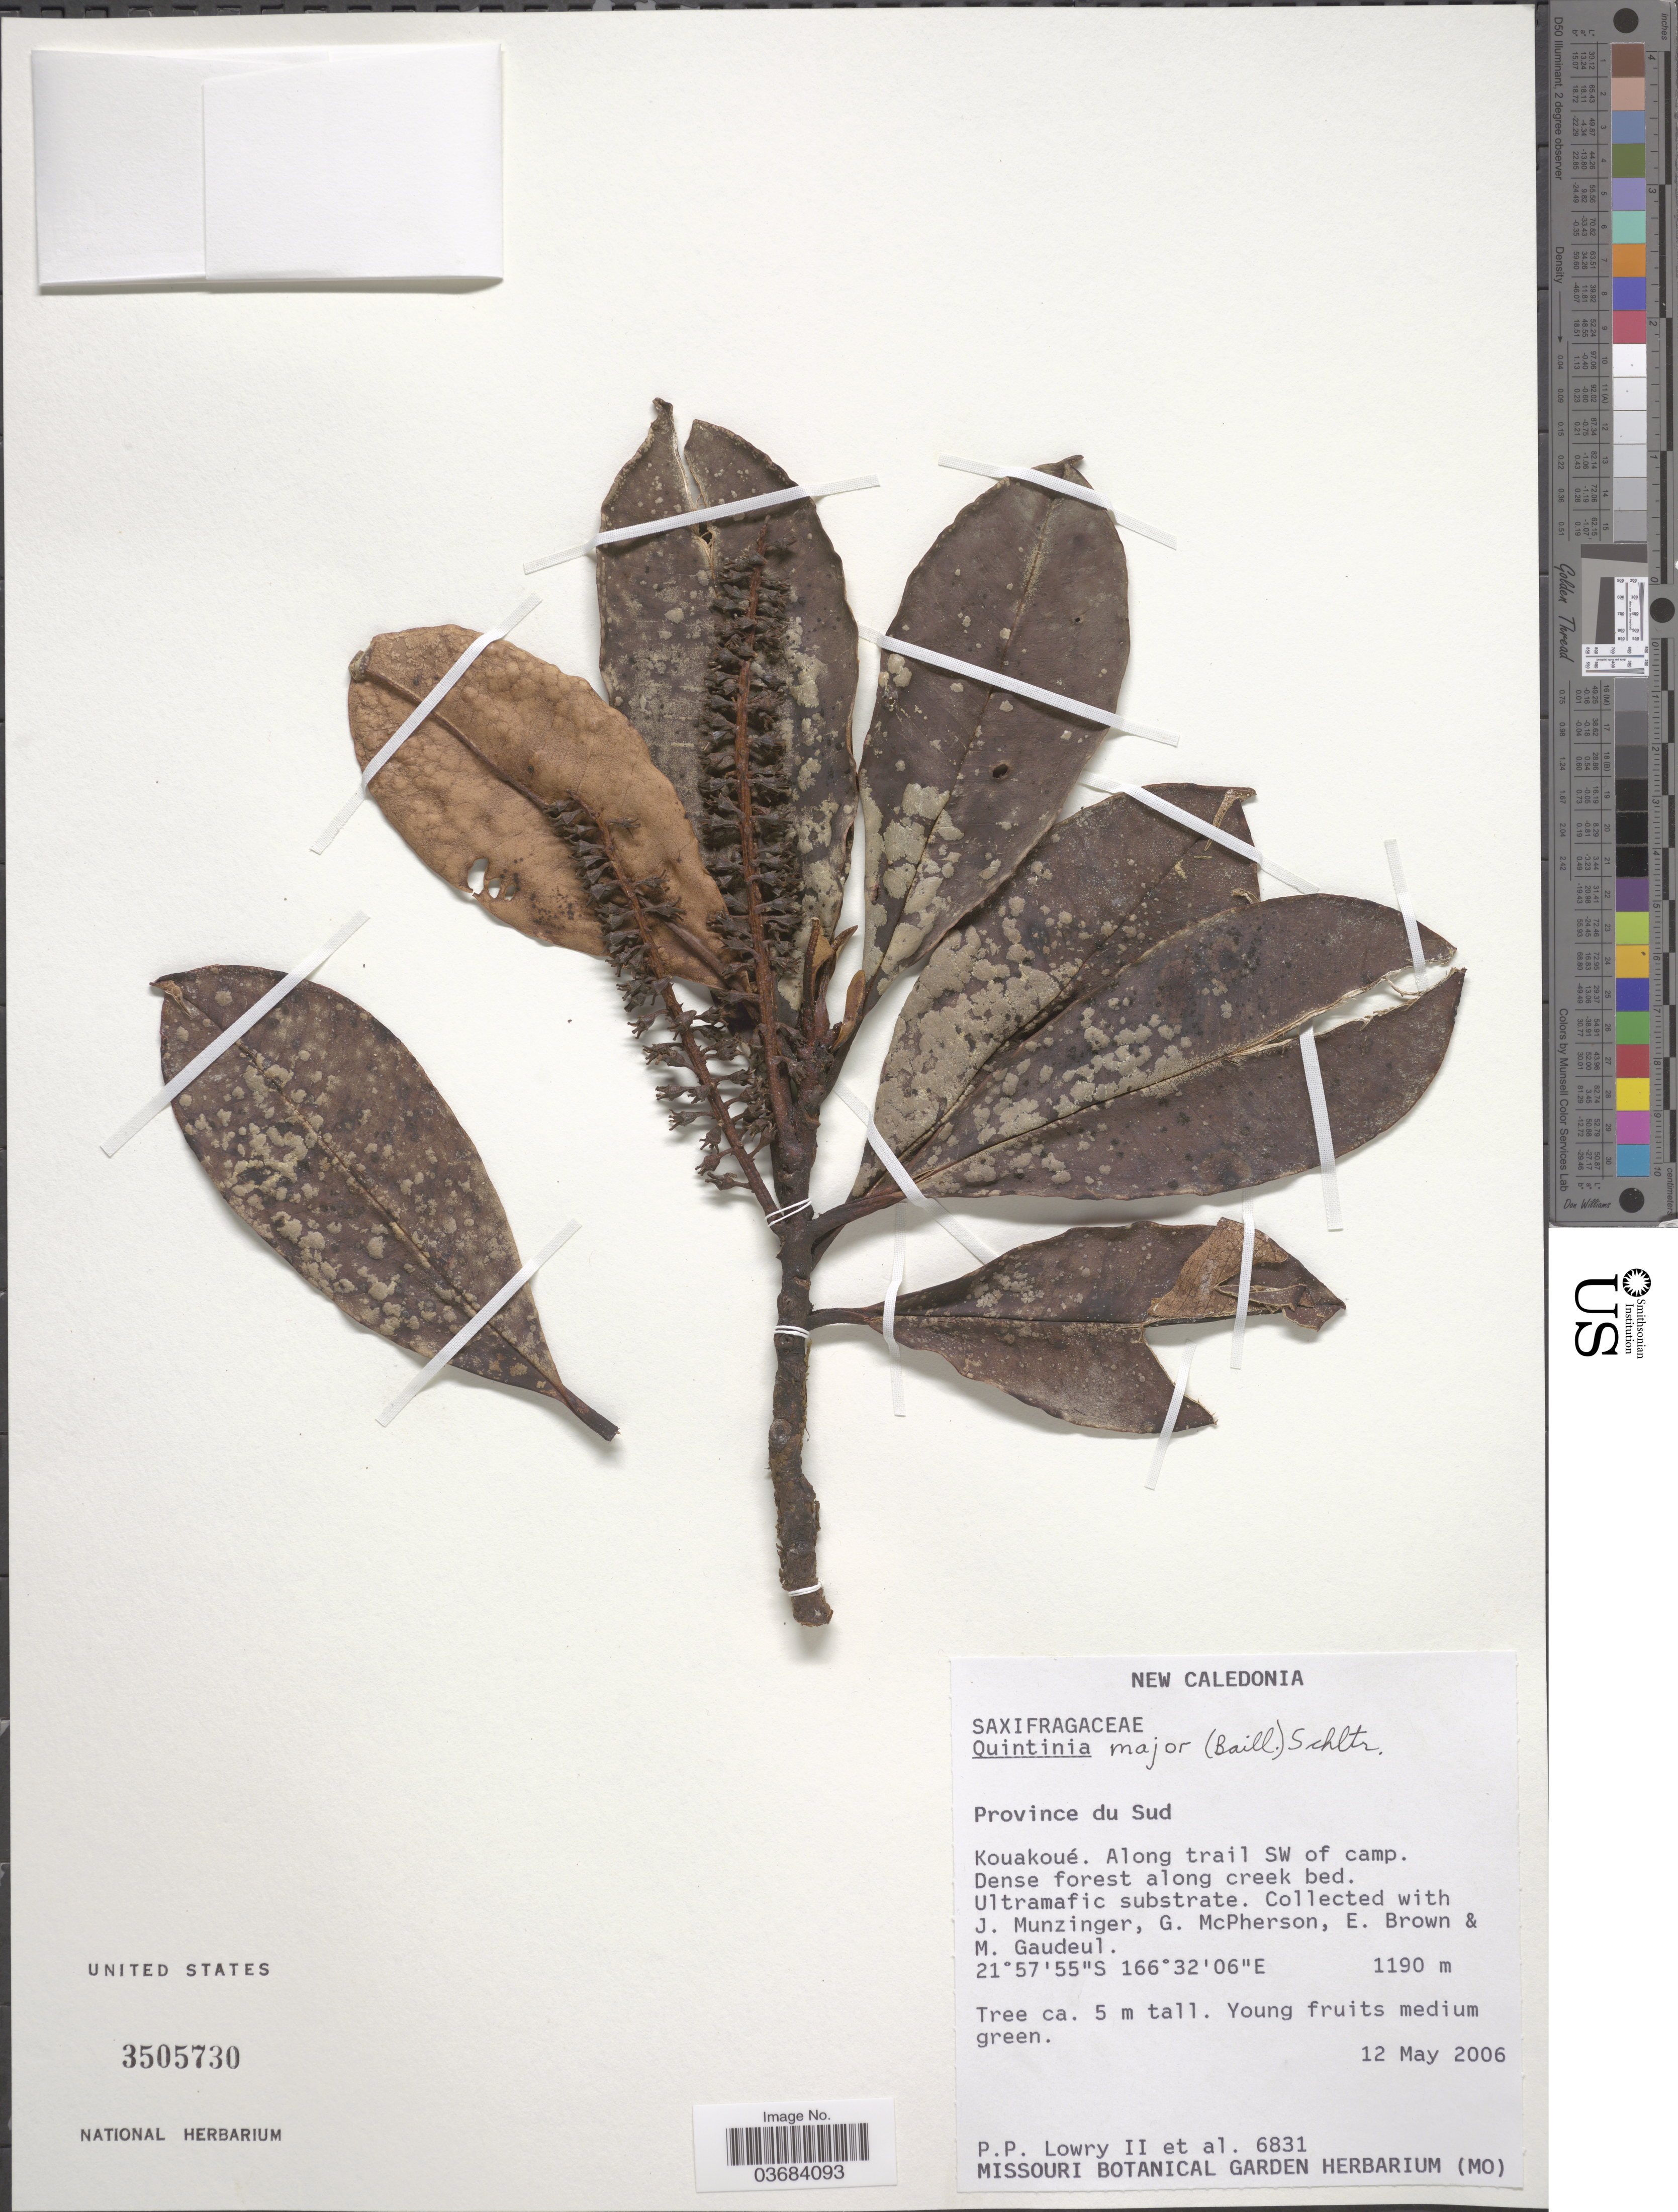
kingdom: Plantae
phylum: Tracheophyta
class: Magnoliopsida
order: Paracryphiales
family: Paracryphiaceae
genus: Quintinia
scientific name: Quintinia major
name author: (Baill.) Schltr.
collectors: P. P. Lowry, J. K. Munzinger, G. McPherson, E. Brown & M. Gaudeul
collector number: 6831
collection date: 2006-05-12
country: New Caledonia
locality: Province du Sud. Kouakoué. Along trail SW of camp.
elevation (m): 1190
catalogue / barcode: US 3505730